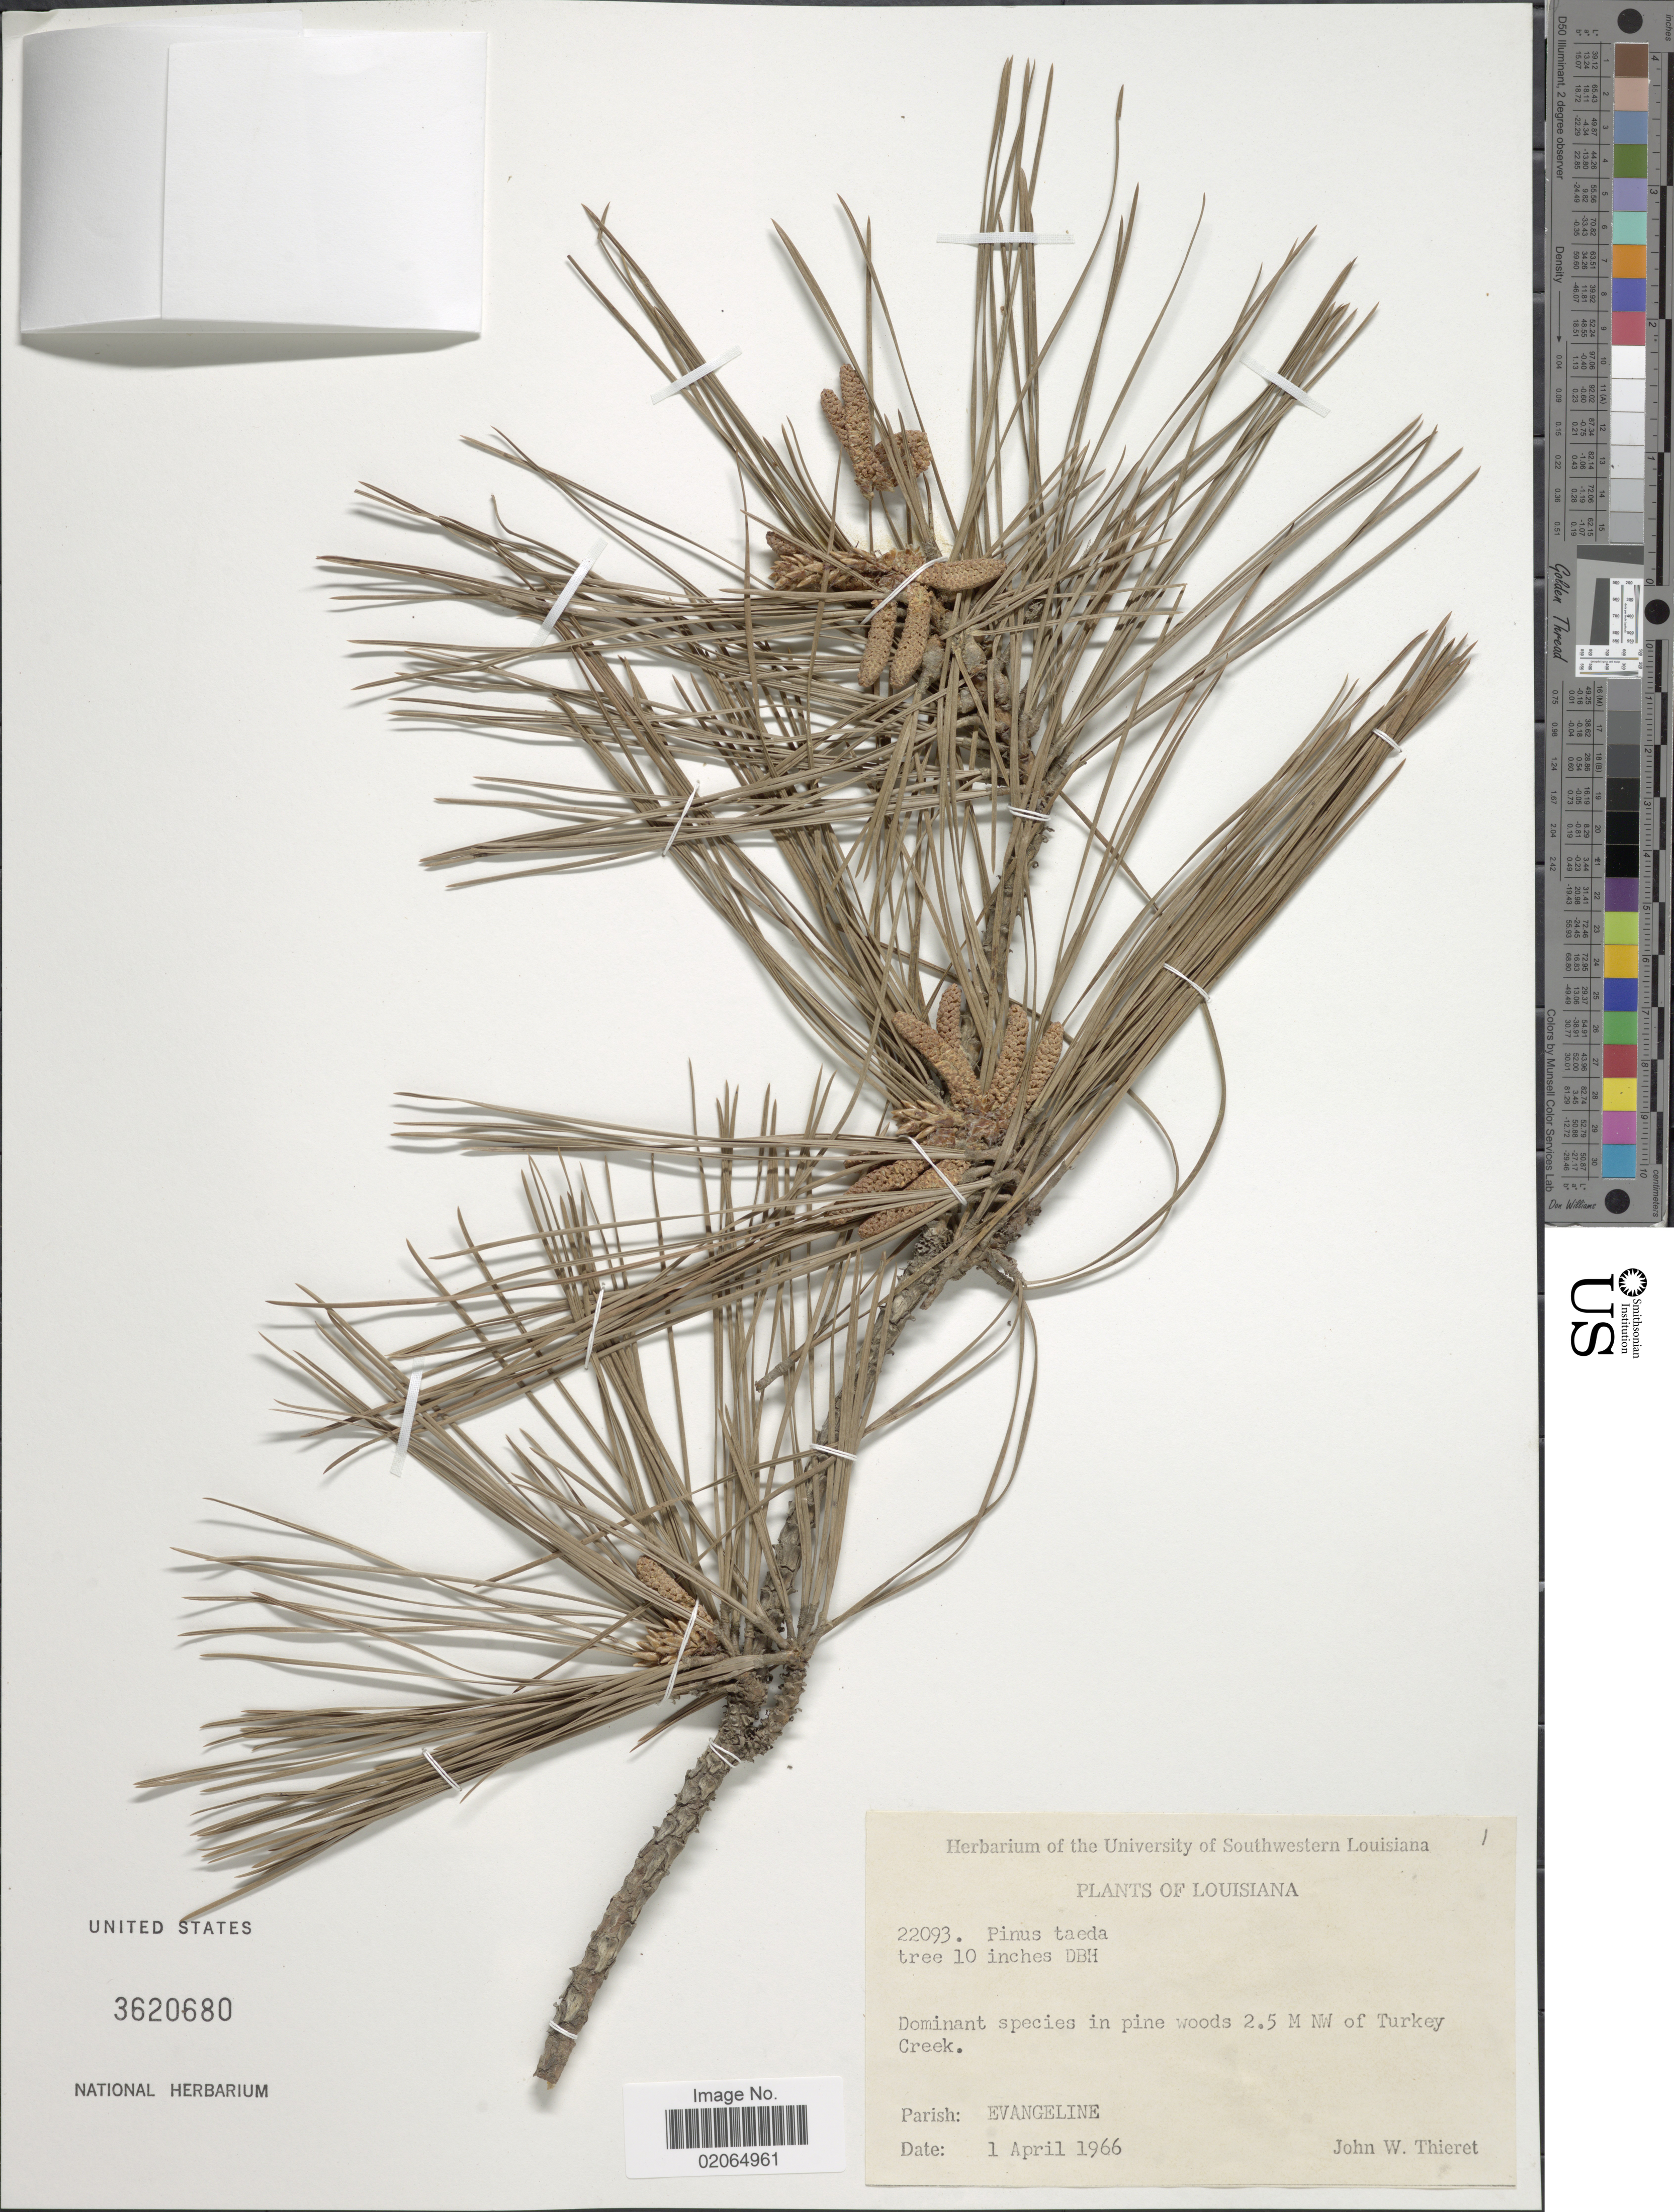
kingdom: Plantae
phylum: Tracheophyta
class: Pinopsida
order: Pinales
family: Pinaceae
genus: Pinus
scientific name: Pinus taeda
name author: L.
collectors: J. W. Thieret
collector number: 22093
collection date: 1966-04-01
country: United States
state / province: Louisiana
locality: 2.5 M NW of Turkey Creek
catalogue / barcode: US 3620680